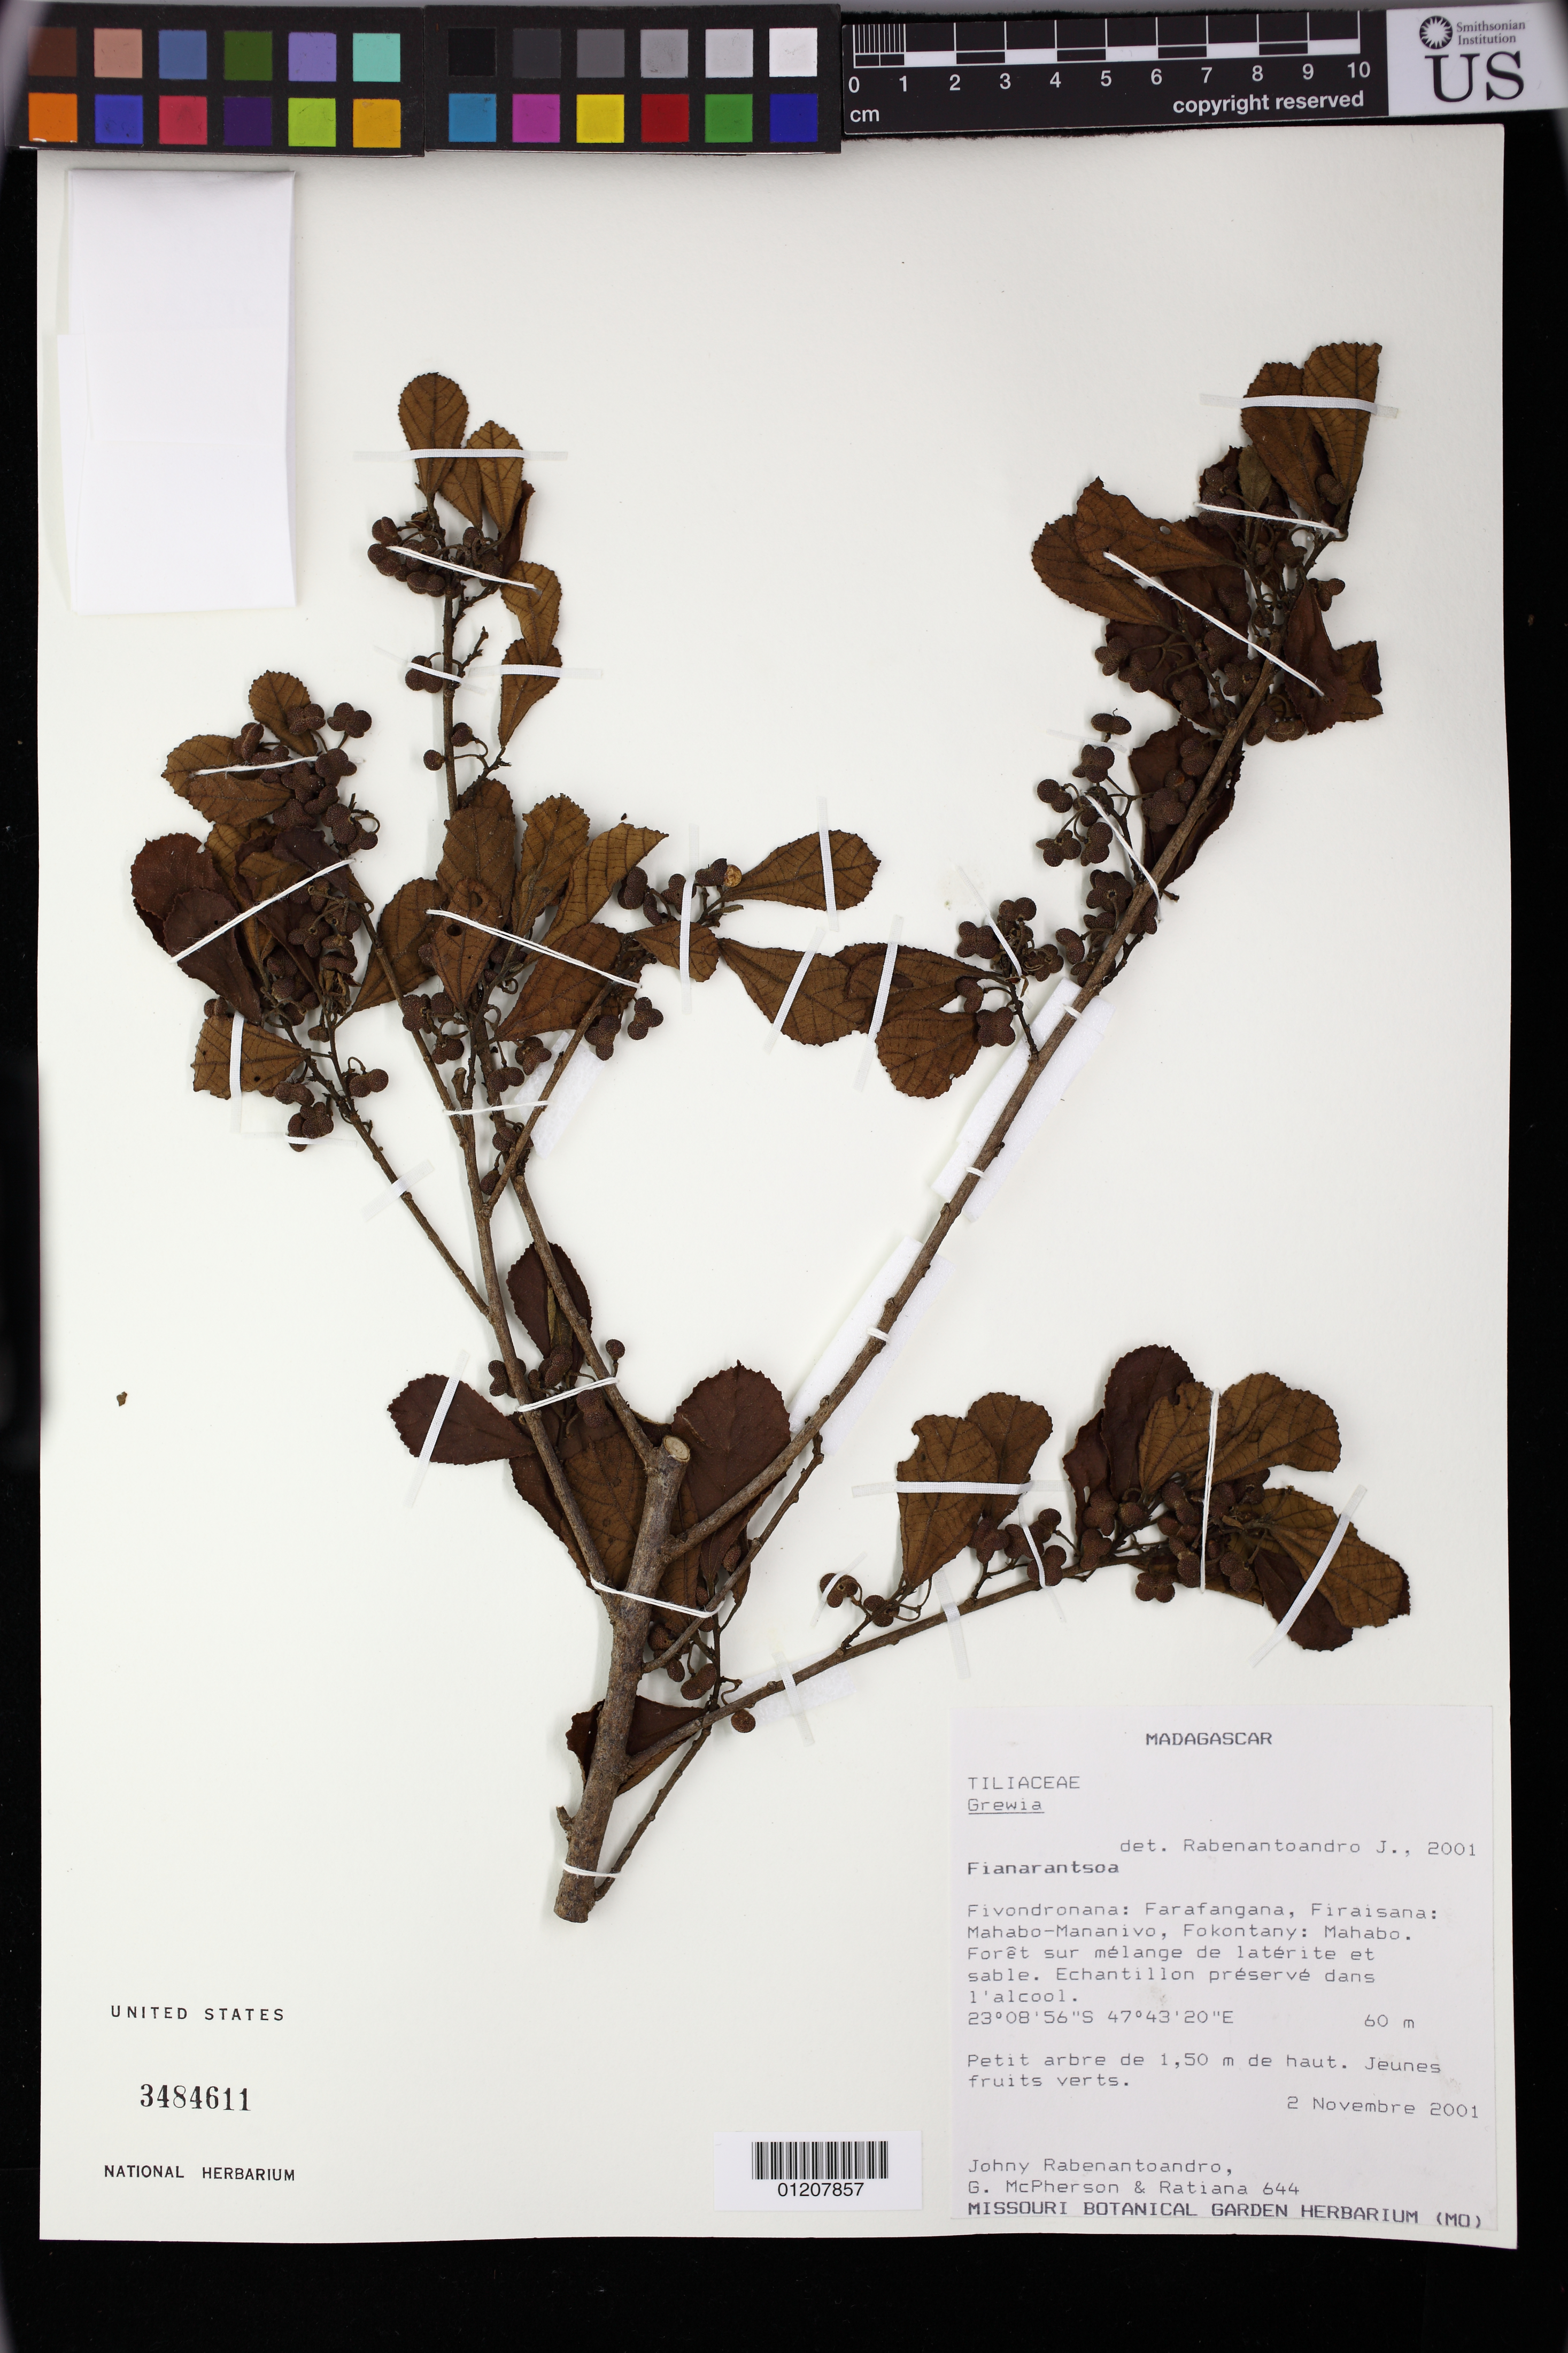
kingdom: Plantae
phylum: Tracheophyta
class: Magnoliopsida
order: Malvales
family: Malvaceae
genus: Grewia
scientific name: Grewia sp.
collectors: J. Rabenantoandro, G. D. McPherson & G. Ratiana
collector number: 644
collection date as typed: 11 Feb 2001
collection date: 2001-02-11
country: Madagascar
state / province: Atsimo-Atsinanana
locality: Fianarantsoa. Fivondronana: Farafangana, Firaisana: Mahabo-Mananivo, Fokontany: Mahabo. Forêt sur mélange de latérite et sable.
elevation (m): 60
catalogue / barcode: US 3484611